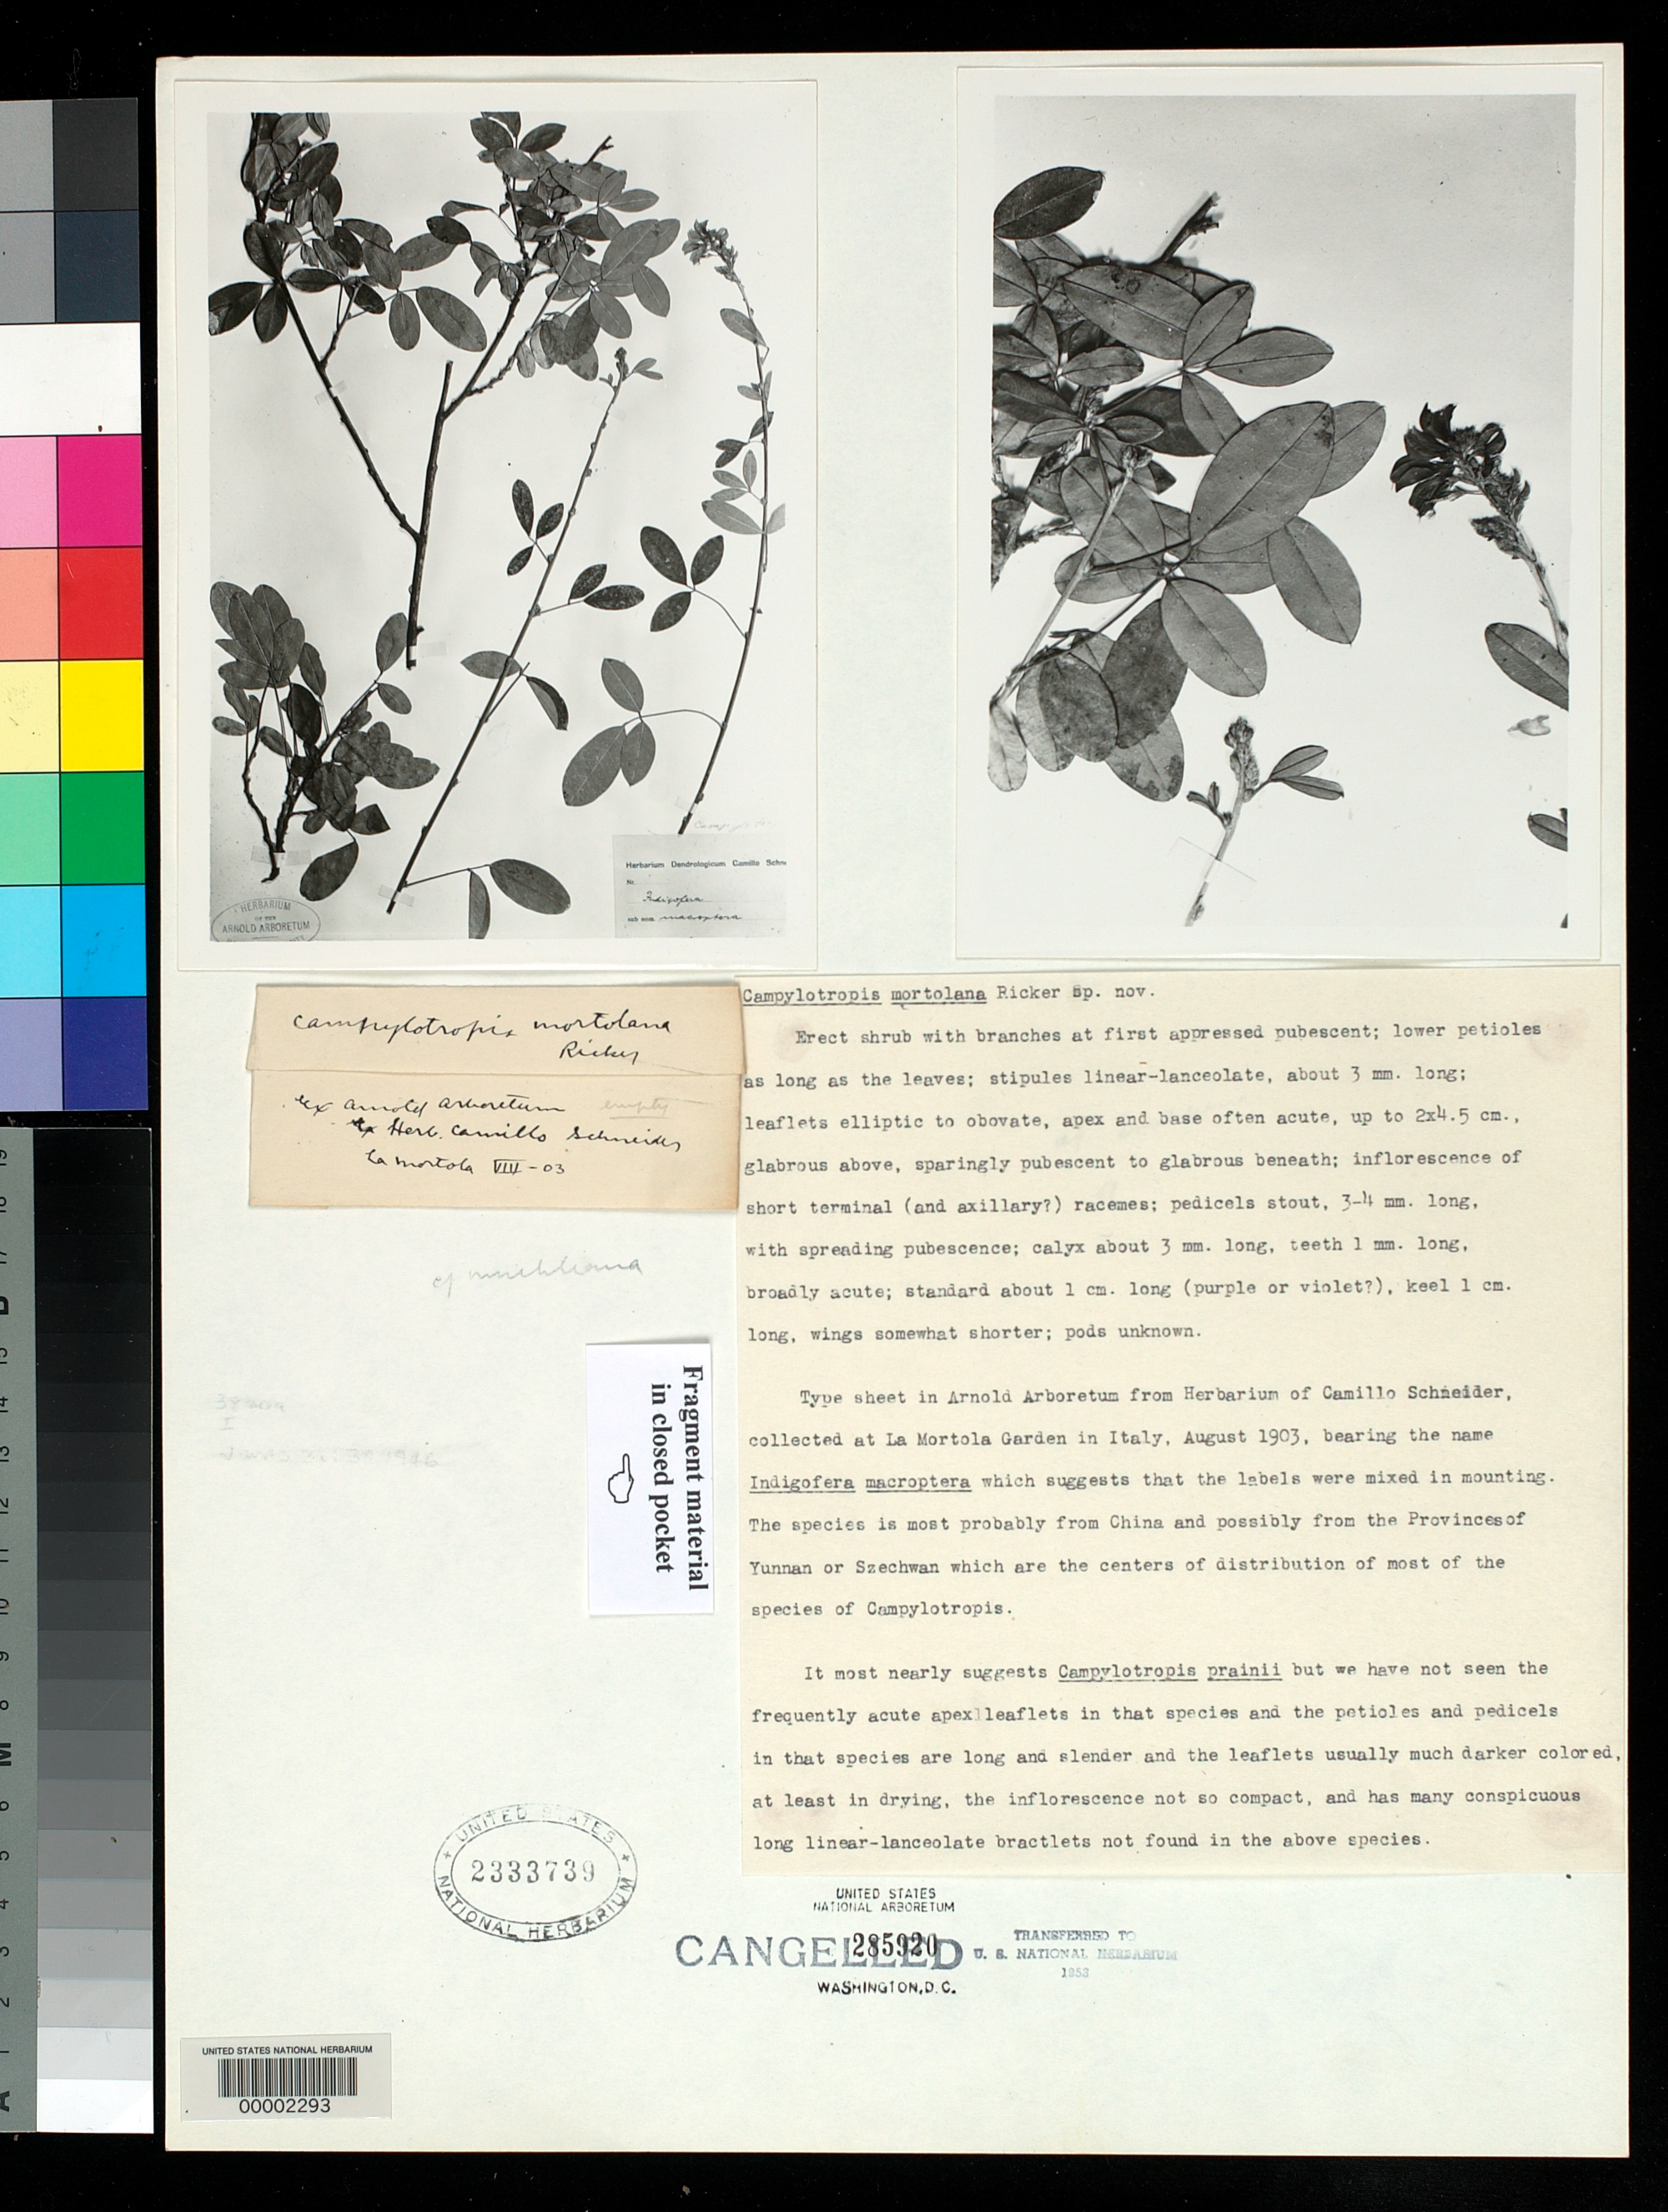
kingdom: Plantae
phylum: Tracheophyta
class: Magnoliopsida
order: Fabales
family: Fabaceae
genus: Campylotropis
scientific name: Campylotropis mortolana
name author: Ricker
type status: Isotype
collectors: C. K. Schneider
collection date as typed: Aug 1903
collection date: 1903-08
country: China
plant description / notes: No specimen on sheet! Sheet ex United States National Arboretum Herbarium, transferred to U.S. National Herbarium 1953. Sheet is mounted with typed descripton and photographs of type specimen ex Arnold Arboretum; fragment pocket attached to sheet discovered empty sometime prior to Nov. 2014.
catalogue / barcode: US 2333739